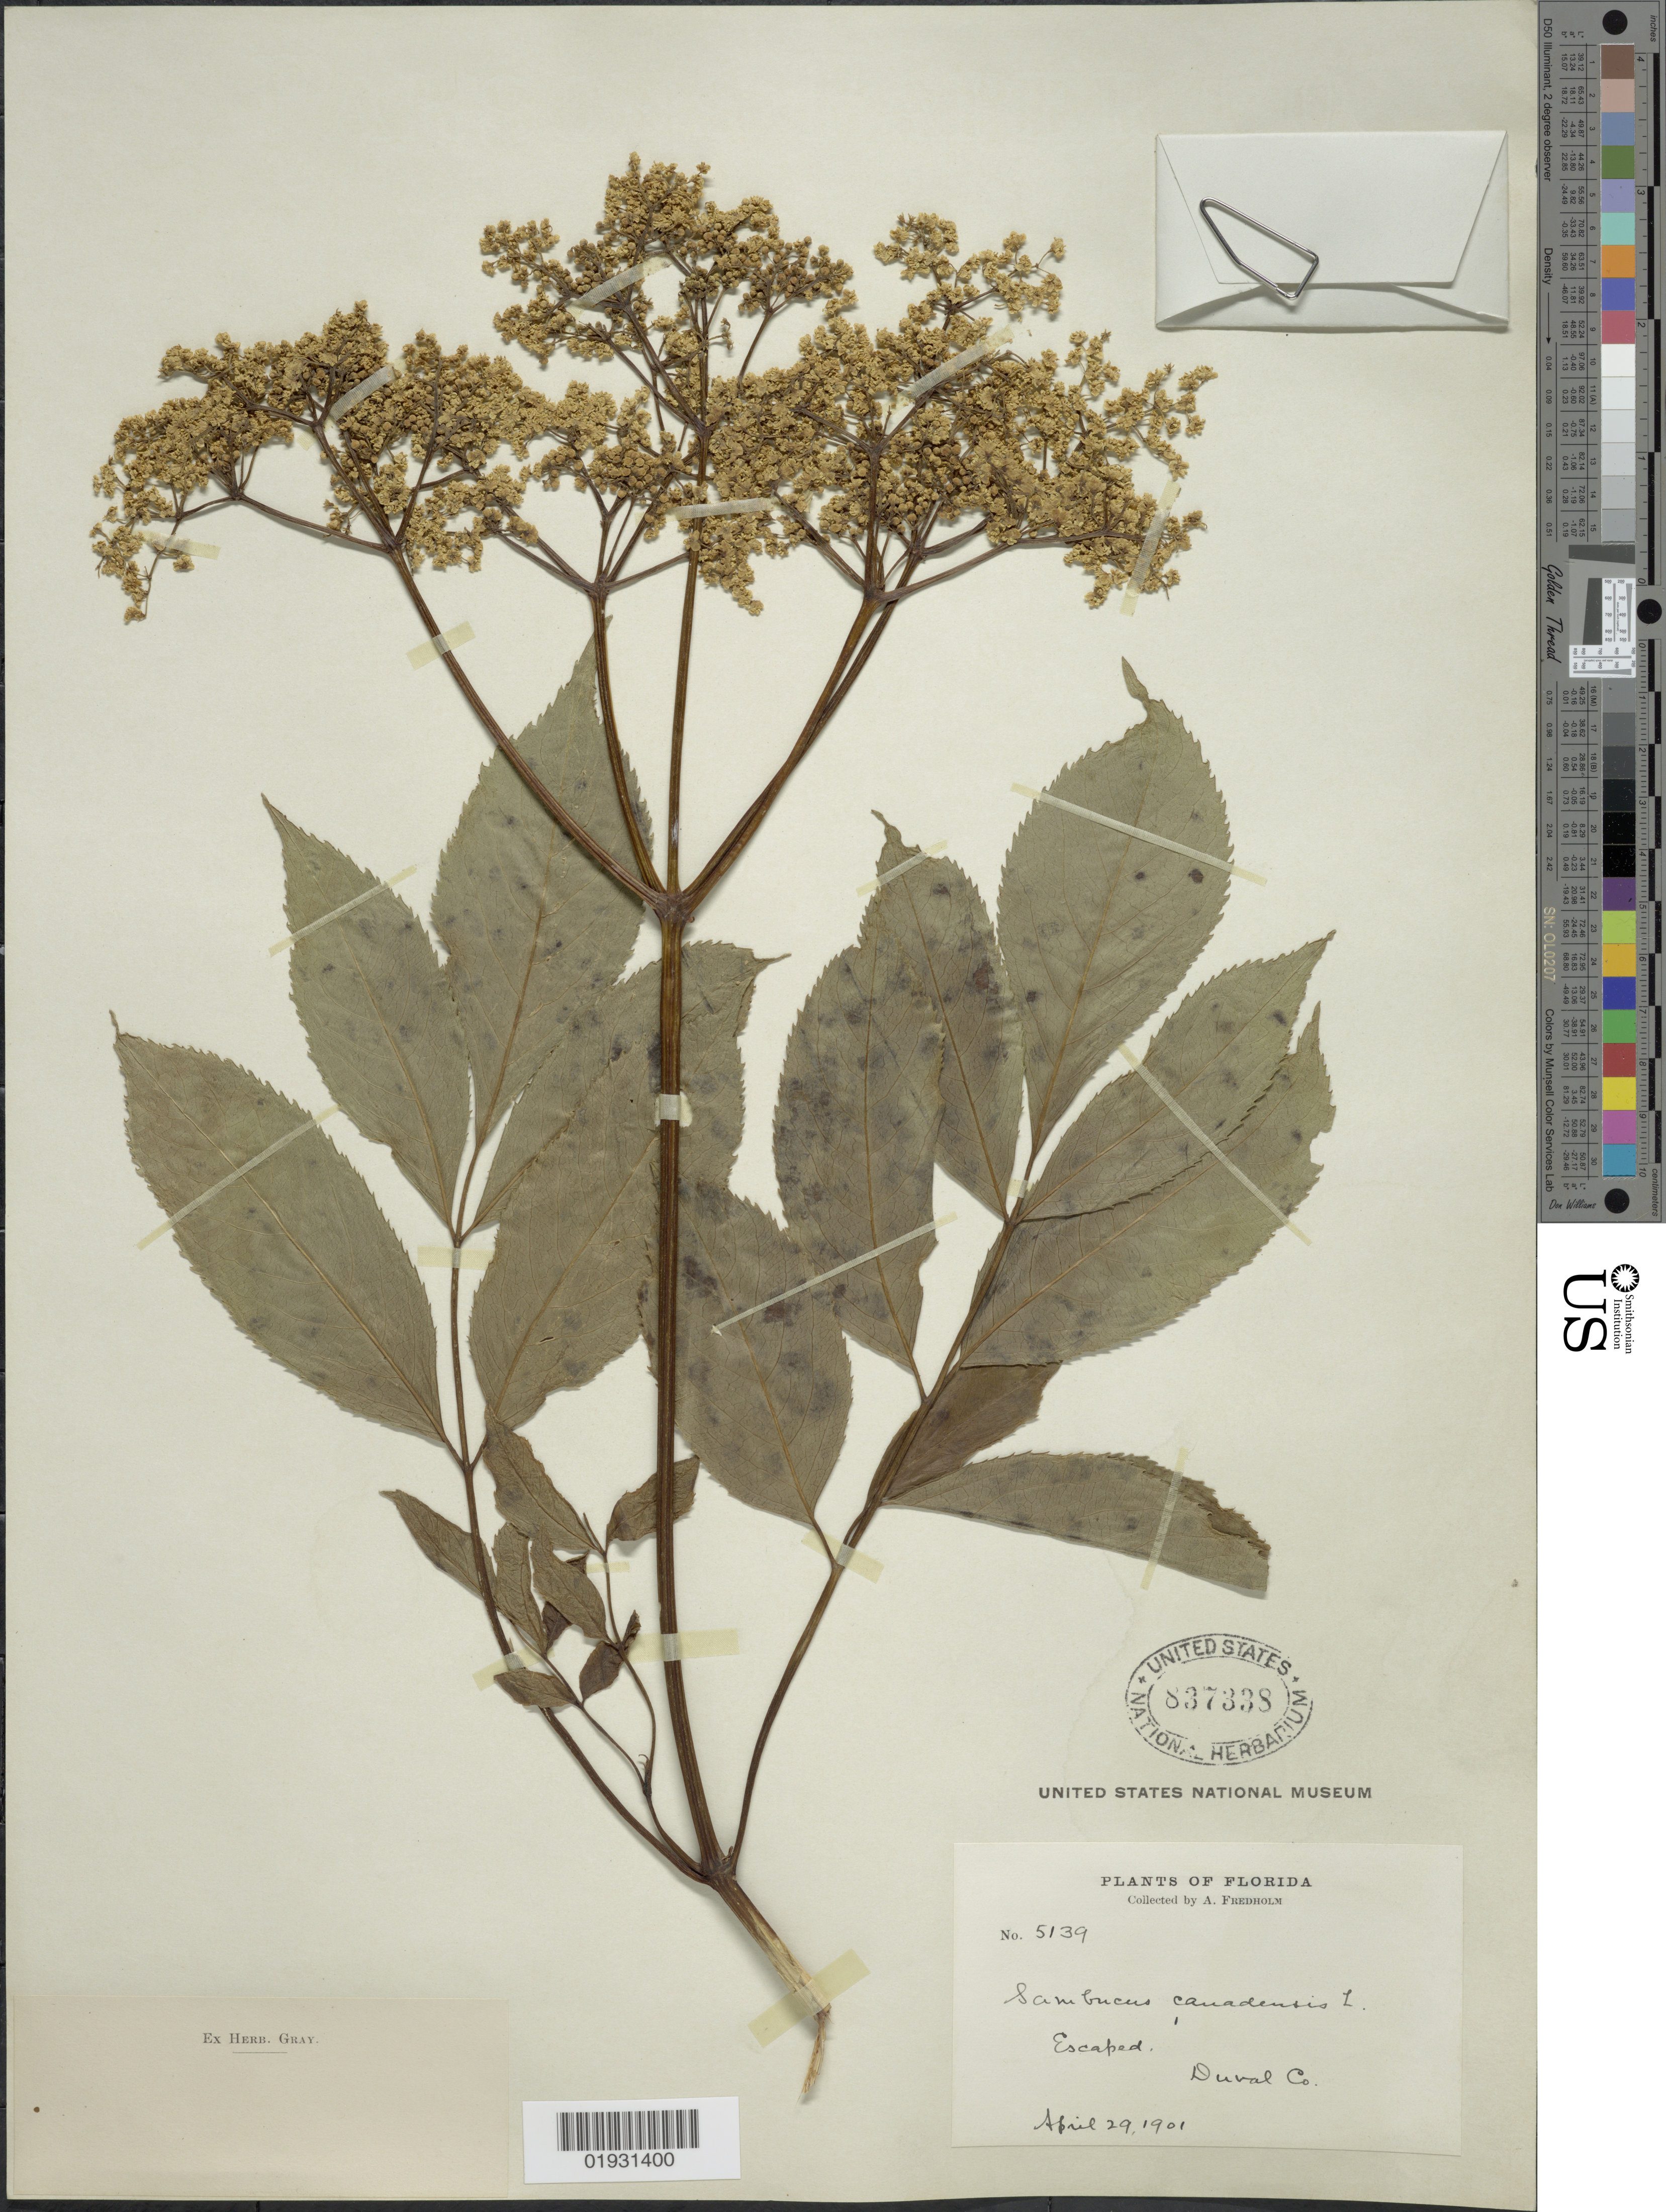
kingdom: Plantae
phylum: Tracheophyta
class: Magnoliopsida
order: Dipsacales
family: Viburnaceae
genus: Sambucus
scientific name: Sambucus simpsonii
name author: Rehder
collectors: A. Fredholm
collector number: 5139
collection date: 1901-04-29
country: United States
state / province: Florida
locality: Duval Co.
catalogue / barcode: US 837338